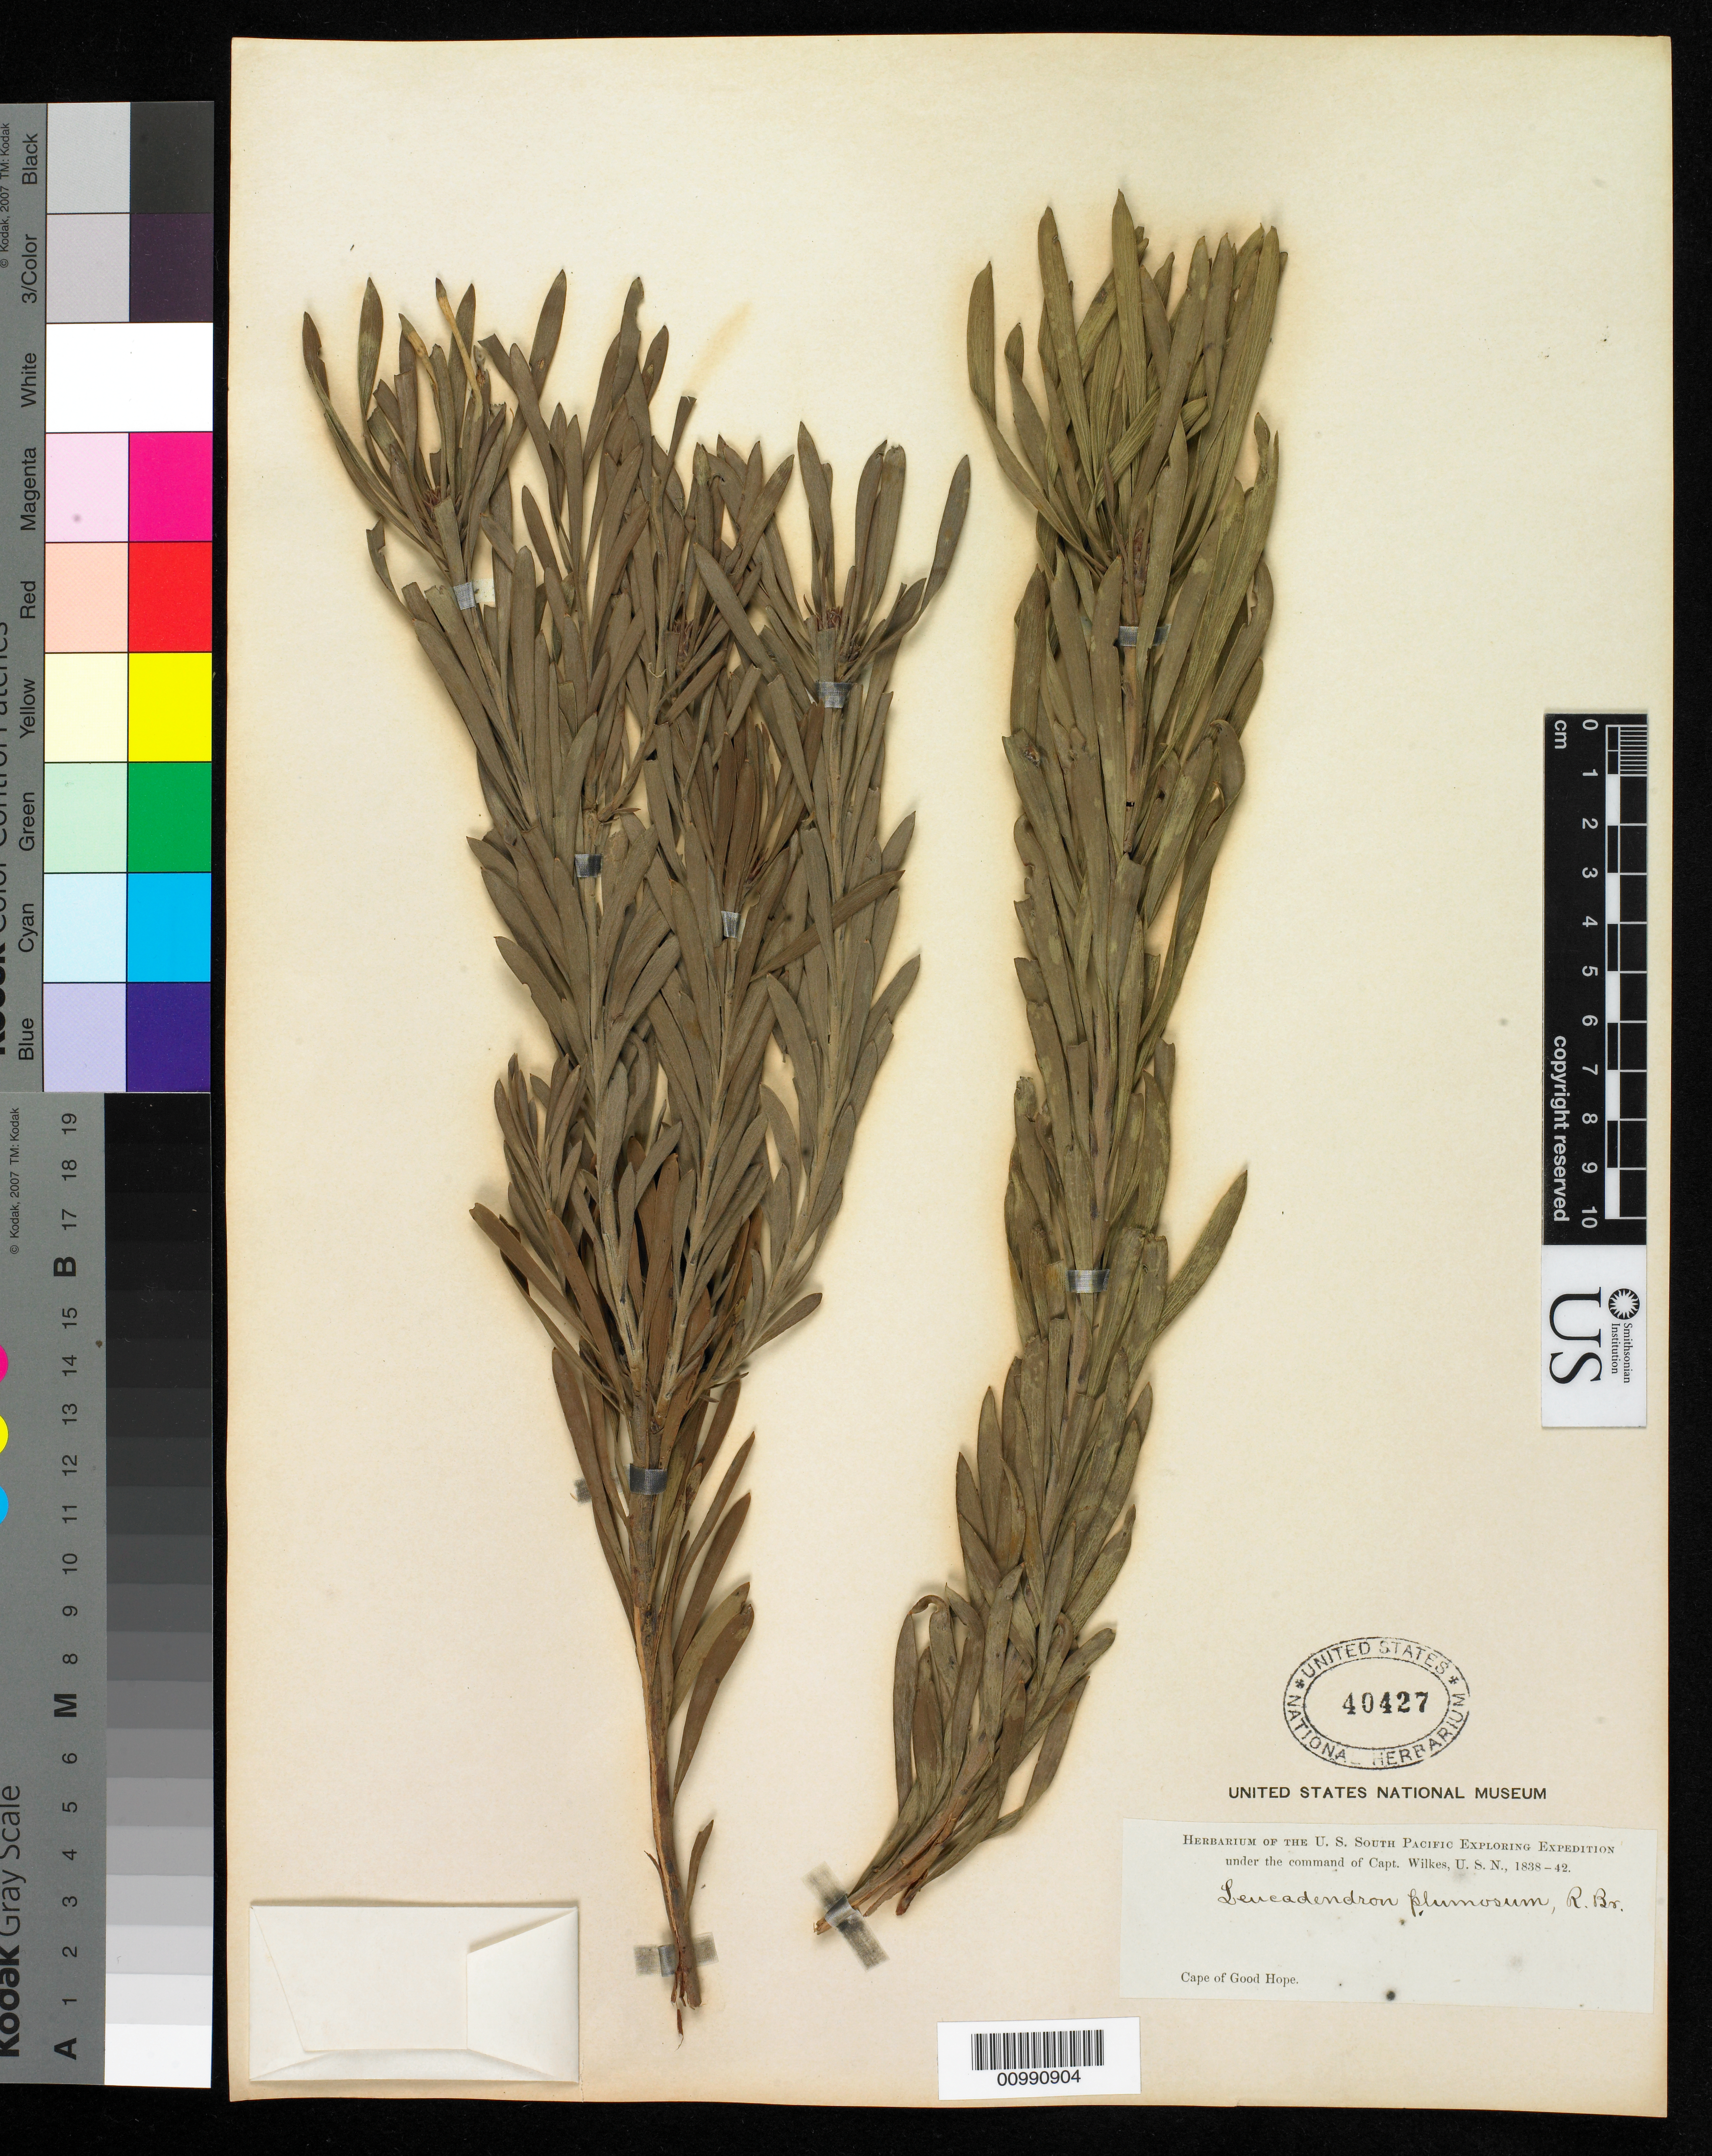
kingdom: Plantae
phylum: Tracheophyta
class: Magnoliopsida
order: Proteales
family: Proteaceae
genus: Leucadendron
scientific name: Leucadendron rubrum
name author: Burm. f.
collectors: Wilkes Explor. Exped.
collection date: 1838/1842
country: South Africa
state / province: Western Cape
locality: Cape of Good Hope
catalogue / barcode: US 40427